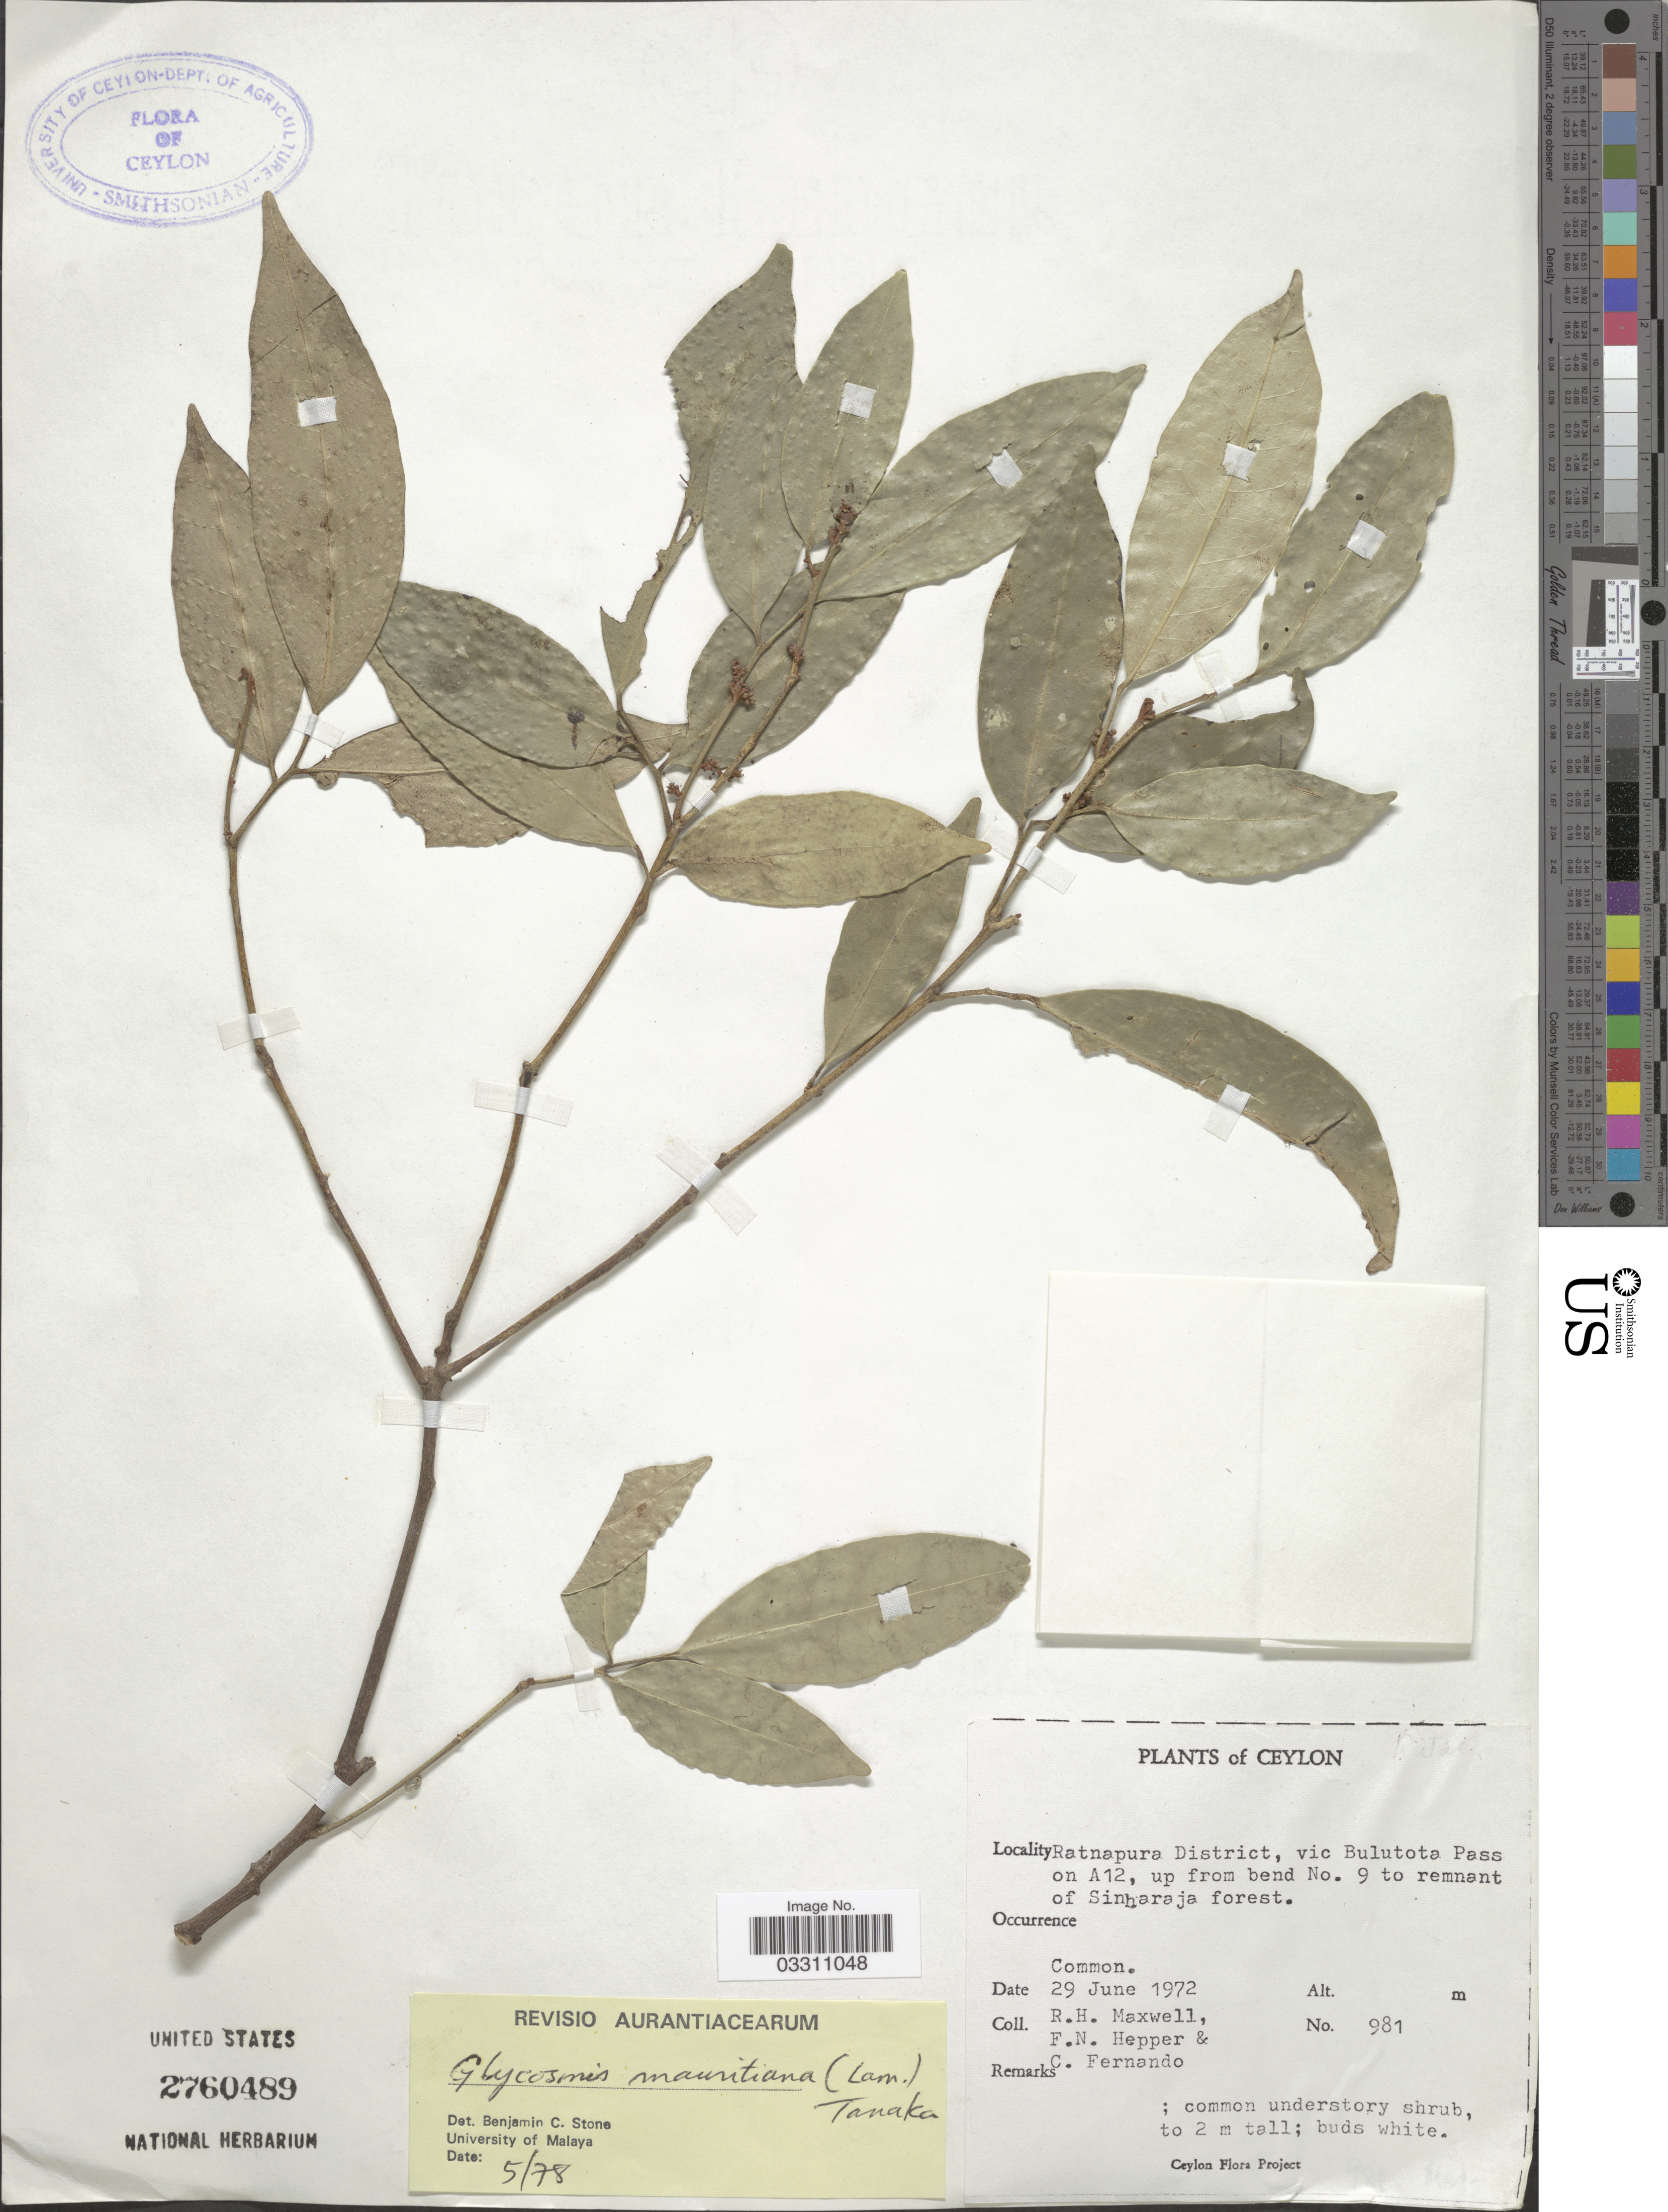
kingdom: Plantae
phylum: Tracheophyta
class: Magnoliopsida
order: Sapindales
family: Rutaceae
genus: Glycosmis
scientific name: Glycosmis mauritiana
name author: (Lamkey) Tanaka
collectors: R. Maxwell, F. Hepper & C. Fernando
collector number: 981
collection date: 1972-06-29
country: Sri Lanka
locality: Ceylon, Ratnapura District, vic Bulutota Pass on A12, up from bend No. 9 to remnant of Sinharaja forest.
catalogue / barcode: US 2760489